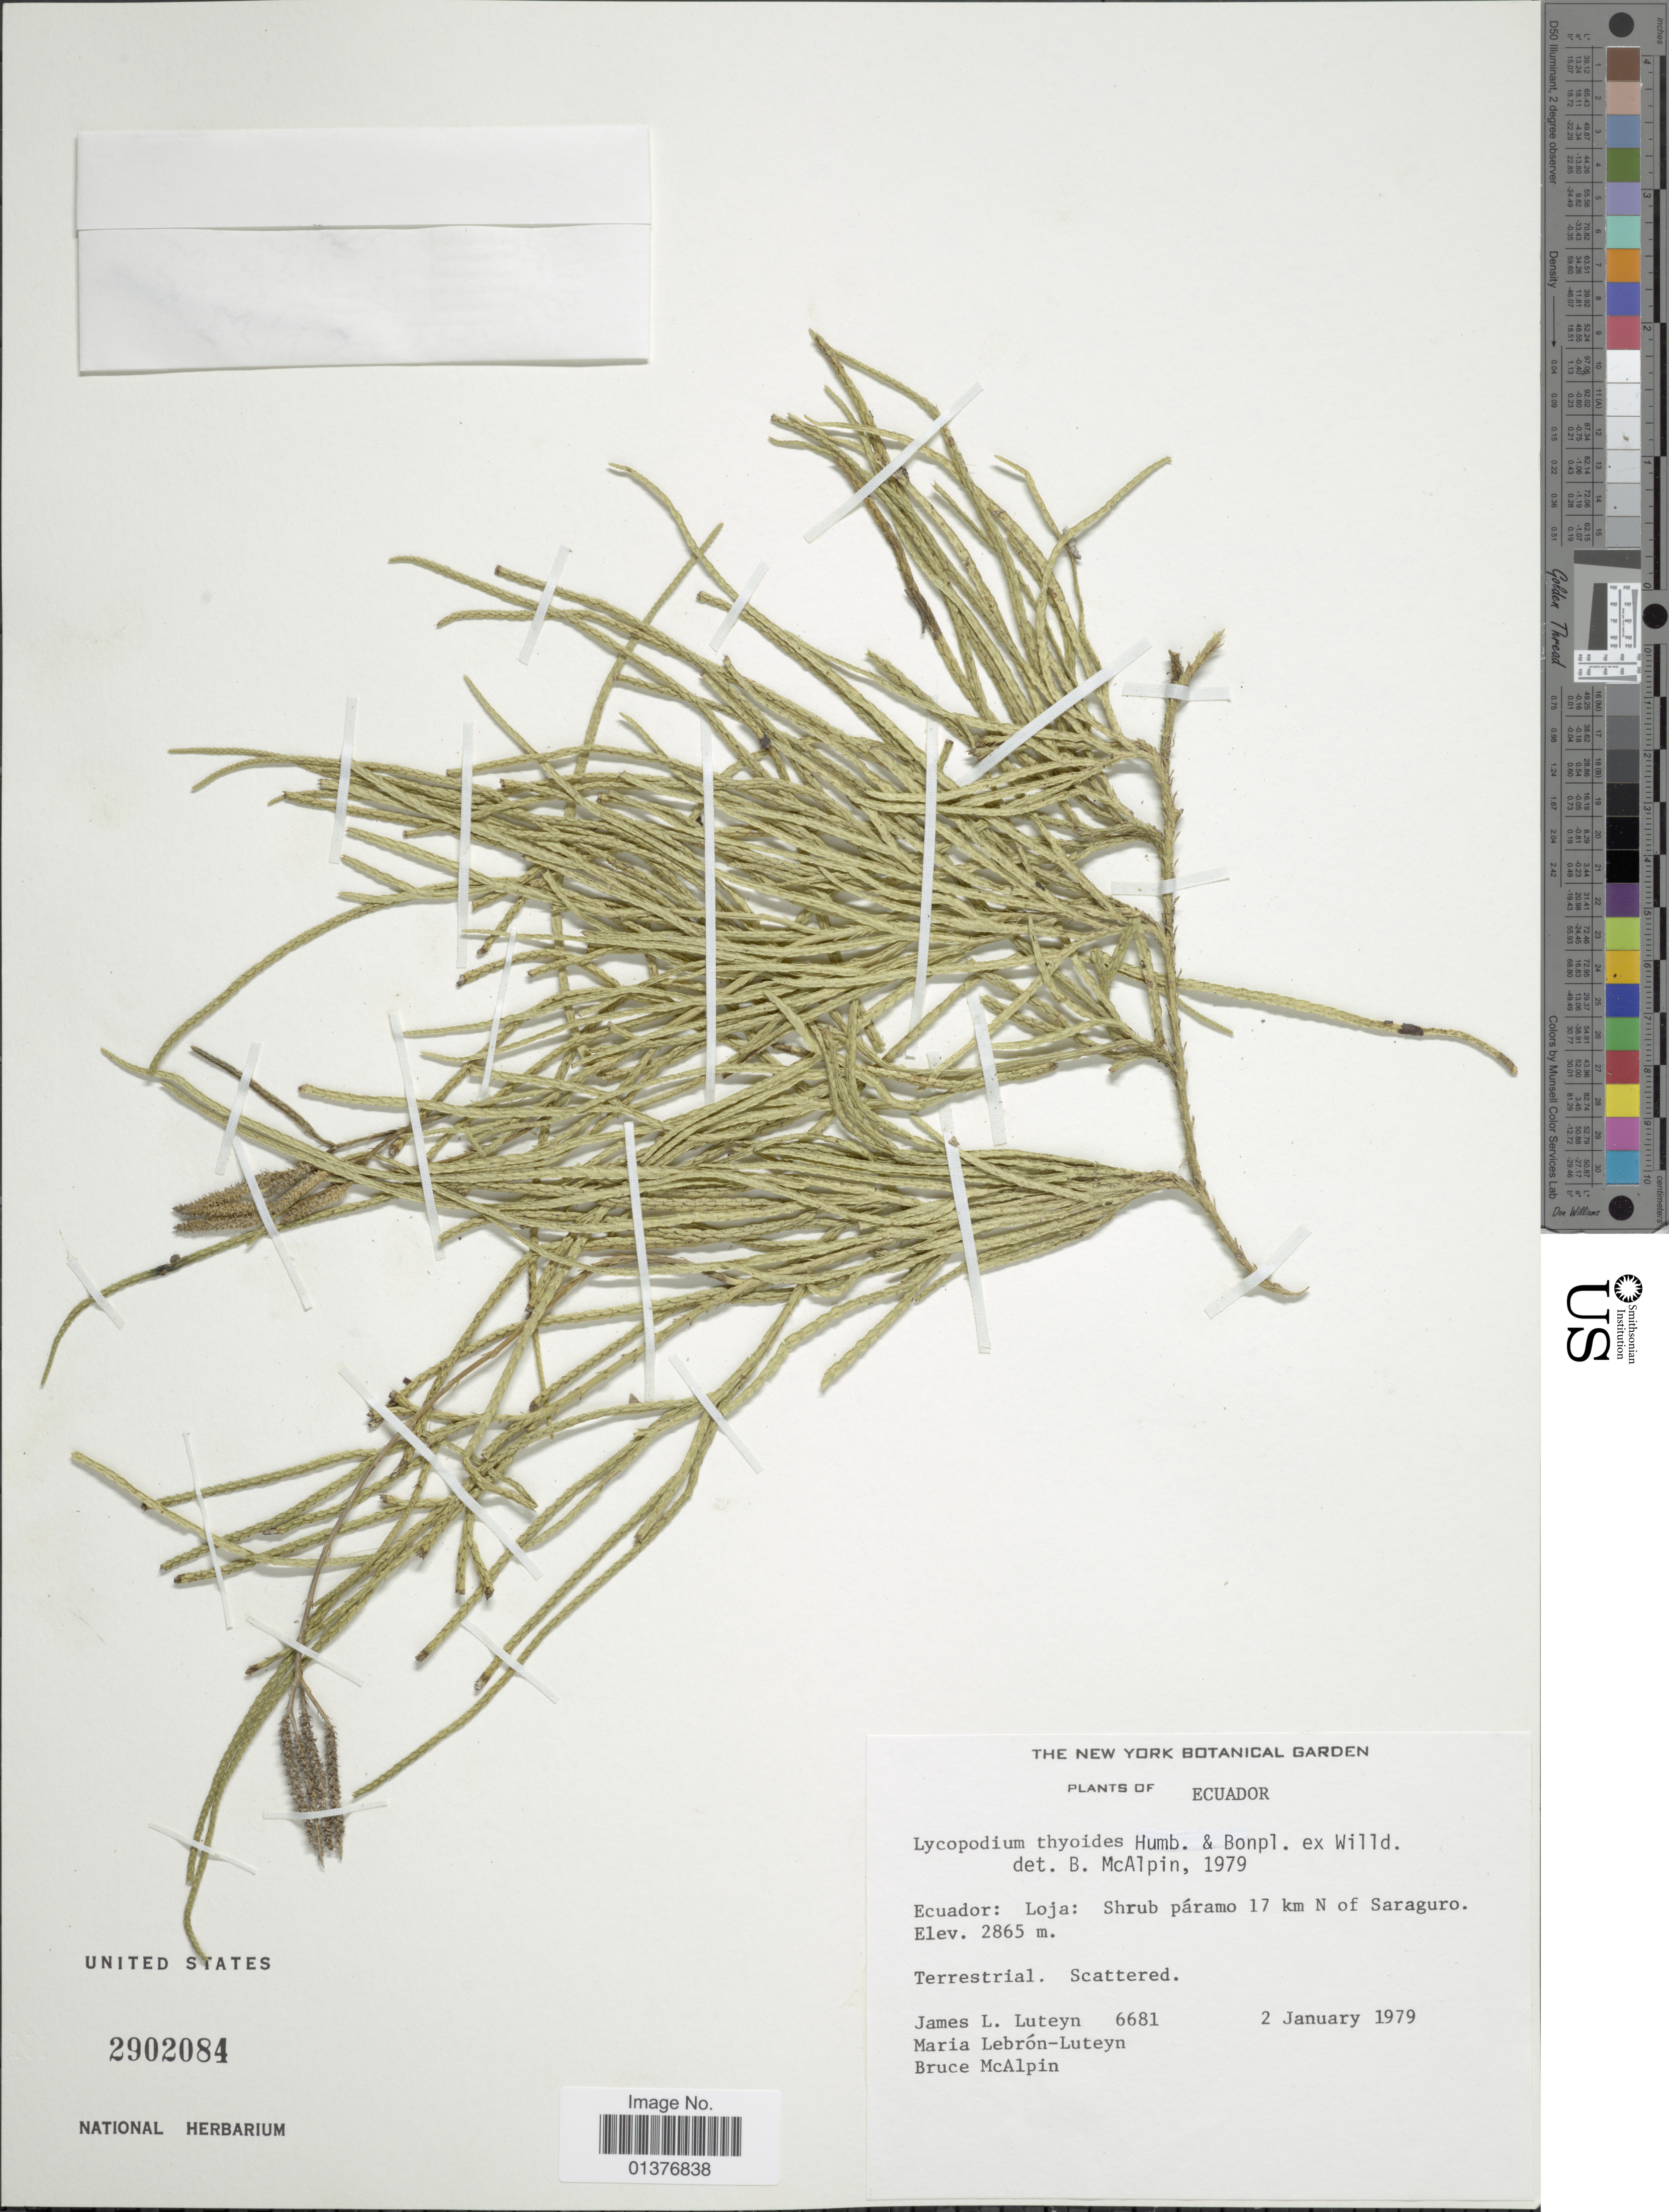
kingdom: Plantae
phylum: Tracheophyta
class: Lycopodiopsida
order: Lycopodiales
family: Lycopodiaceae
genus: Diphasiastrum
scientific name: Diphasiastrum thyoides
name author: (Humb. & Bonpl. ex Willd.) Holub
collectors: J. L. Luteyn, M. L. Lebrón-Luteyn & B. McAlpin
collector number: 6681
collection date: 1979-01-02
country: Ecuador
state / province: Loja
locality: Shrub páramo 17km N of Saraguro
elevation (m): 2865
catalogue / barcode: US 2902084